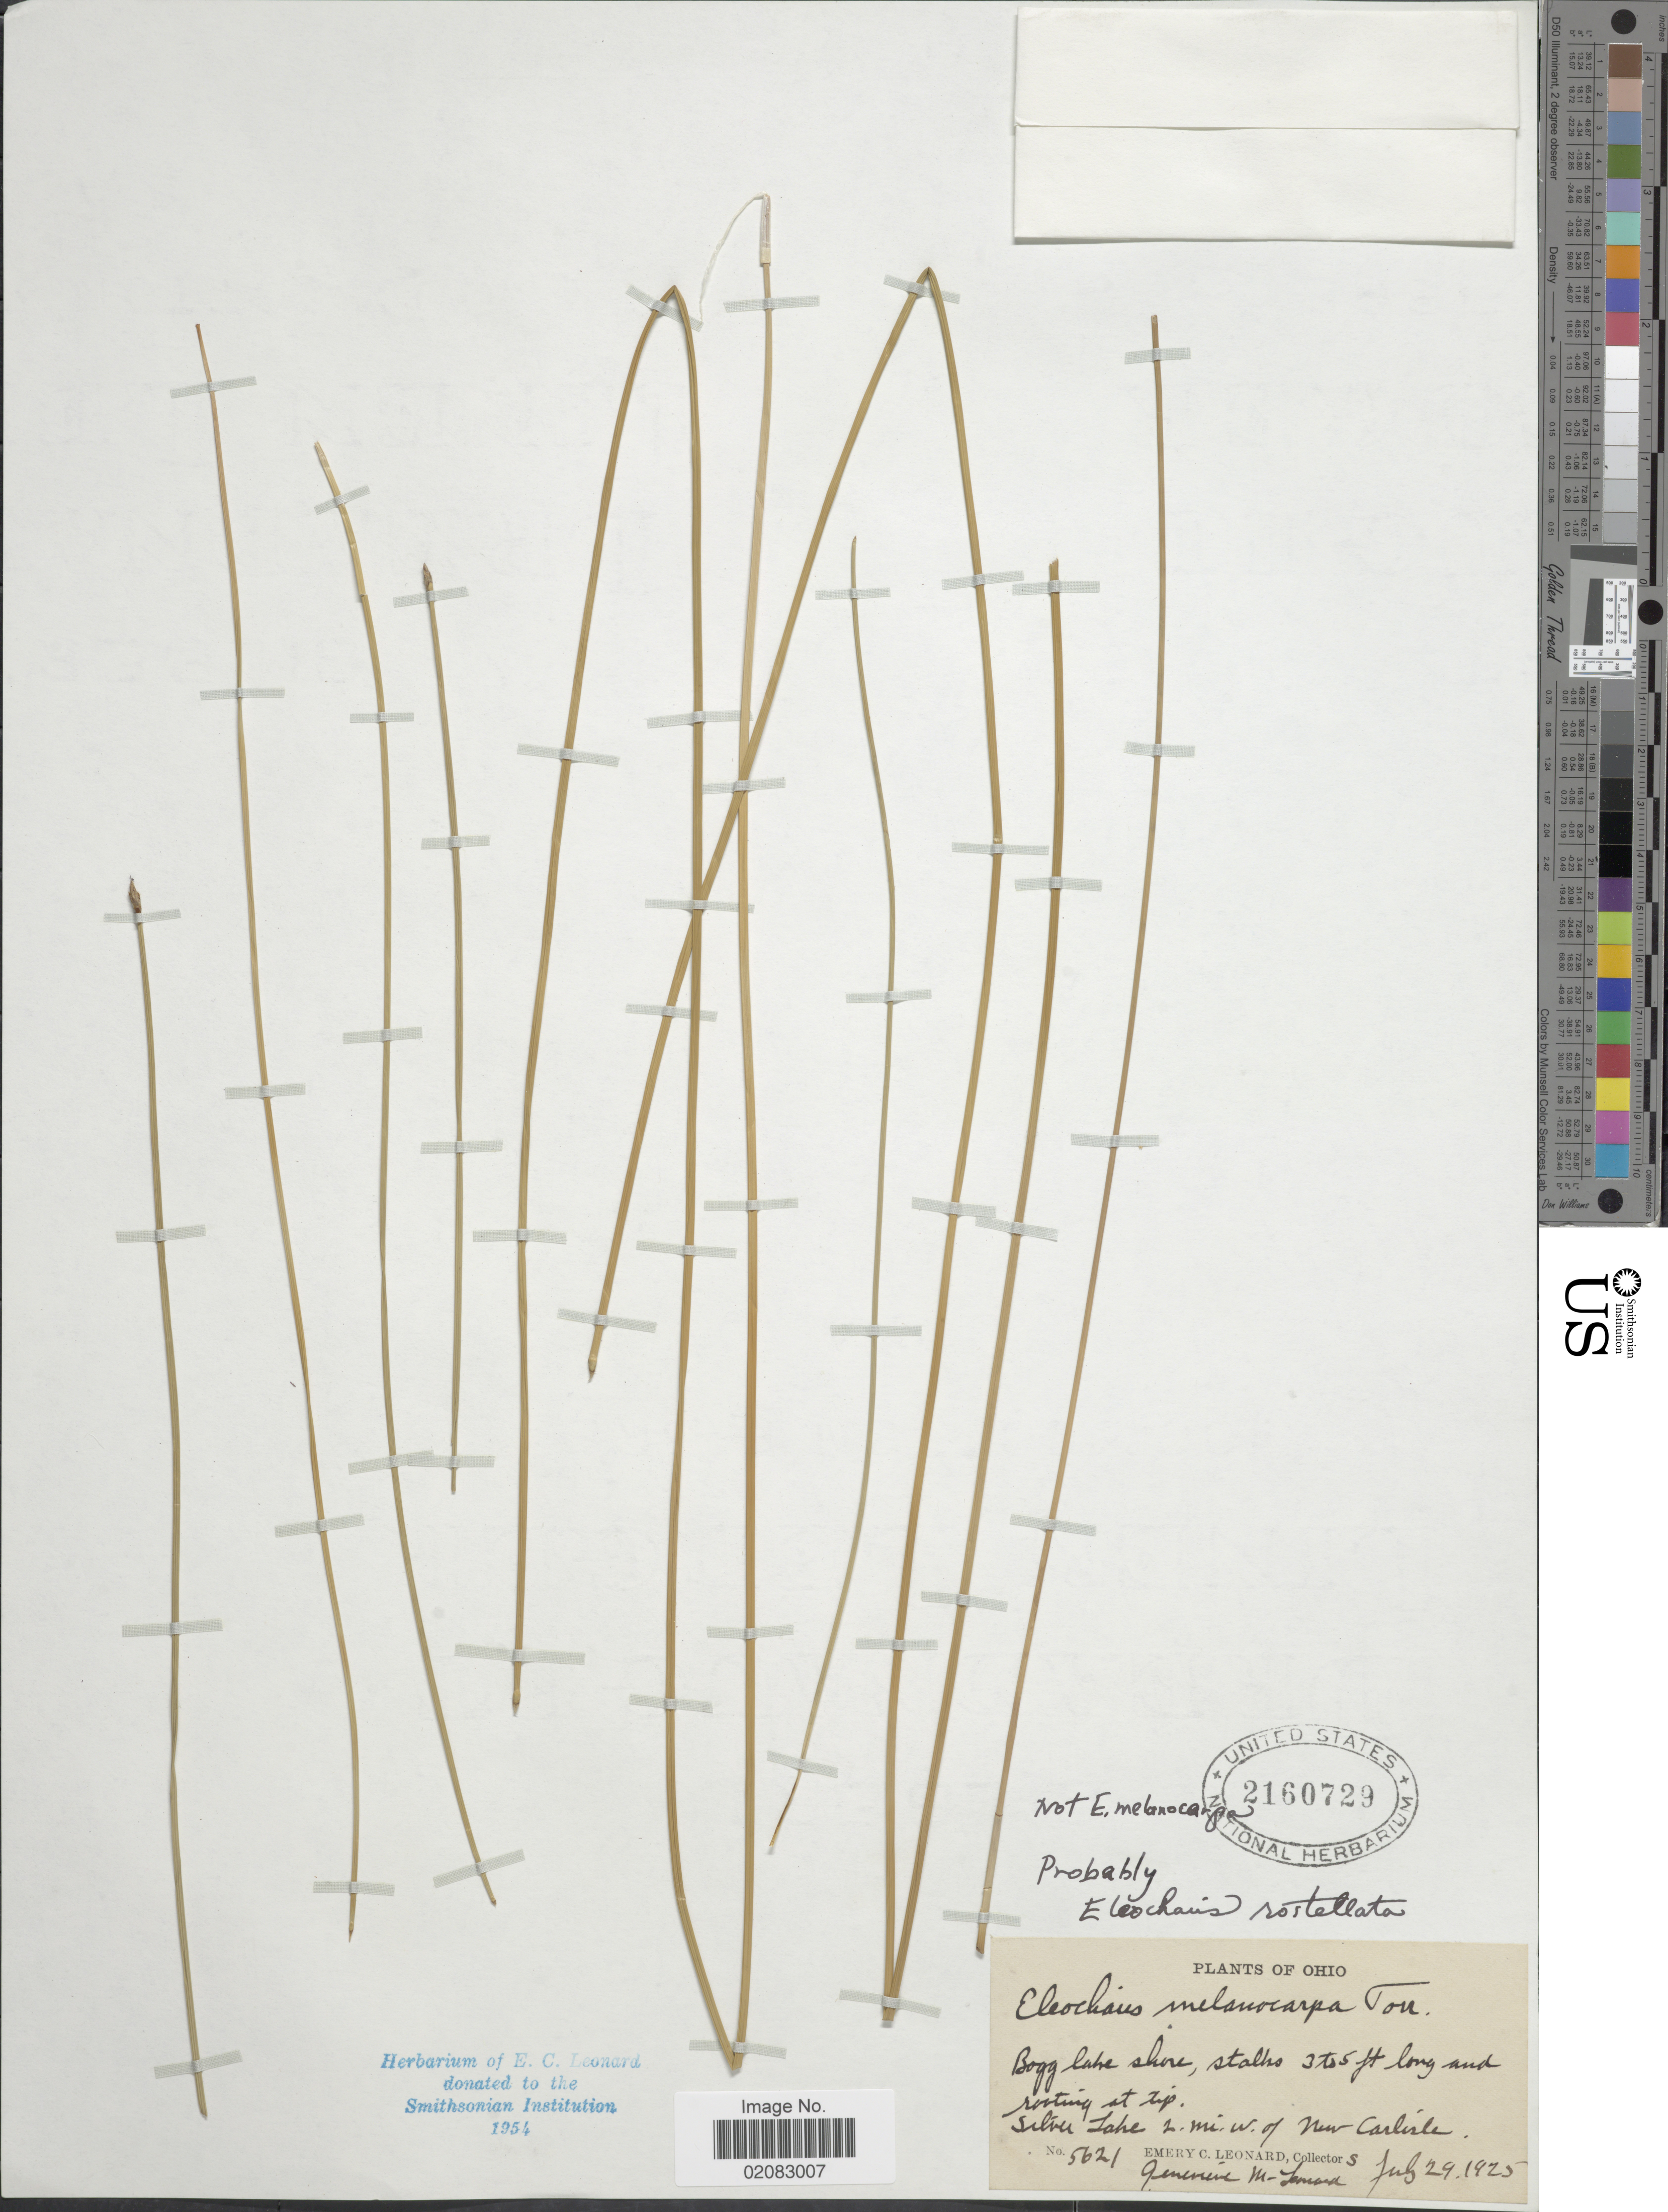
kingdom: Plantae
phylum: Tracheophyta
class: Liliopsida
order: Poales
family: Cyperaceae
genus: Eleocharis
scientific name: Eleocharis melanocarpa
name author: Torr.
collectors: E. C. Leonard & G. M. Leonard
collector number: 5621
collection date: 1925-07-29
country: United States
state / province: Ohio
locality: Boggy lake shore, Silver Lake 2 mi w. of NW Carlisle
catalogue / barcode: US 2160729